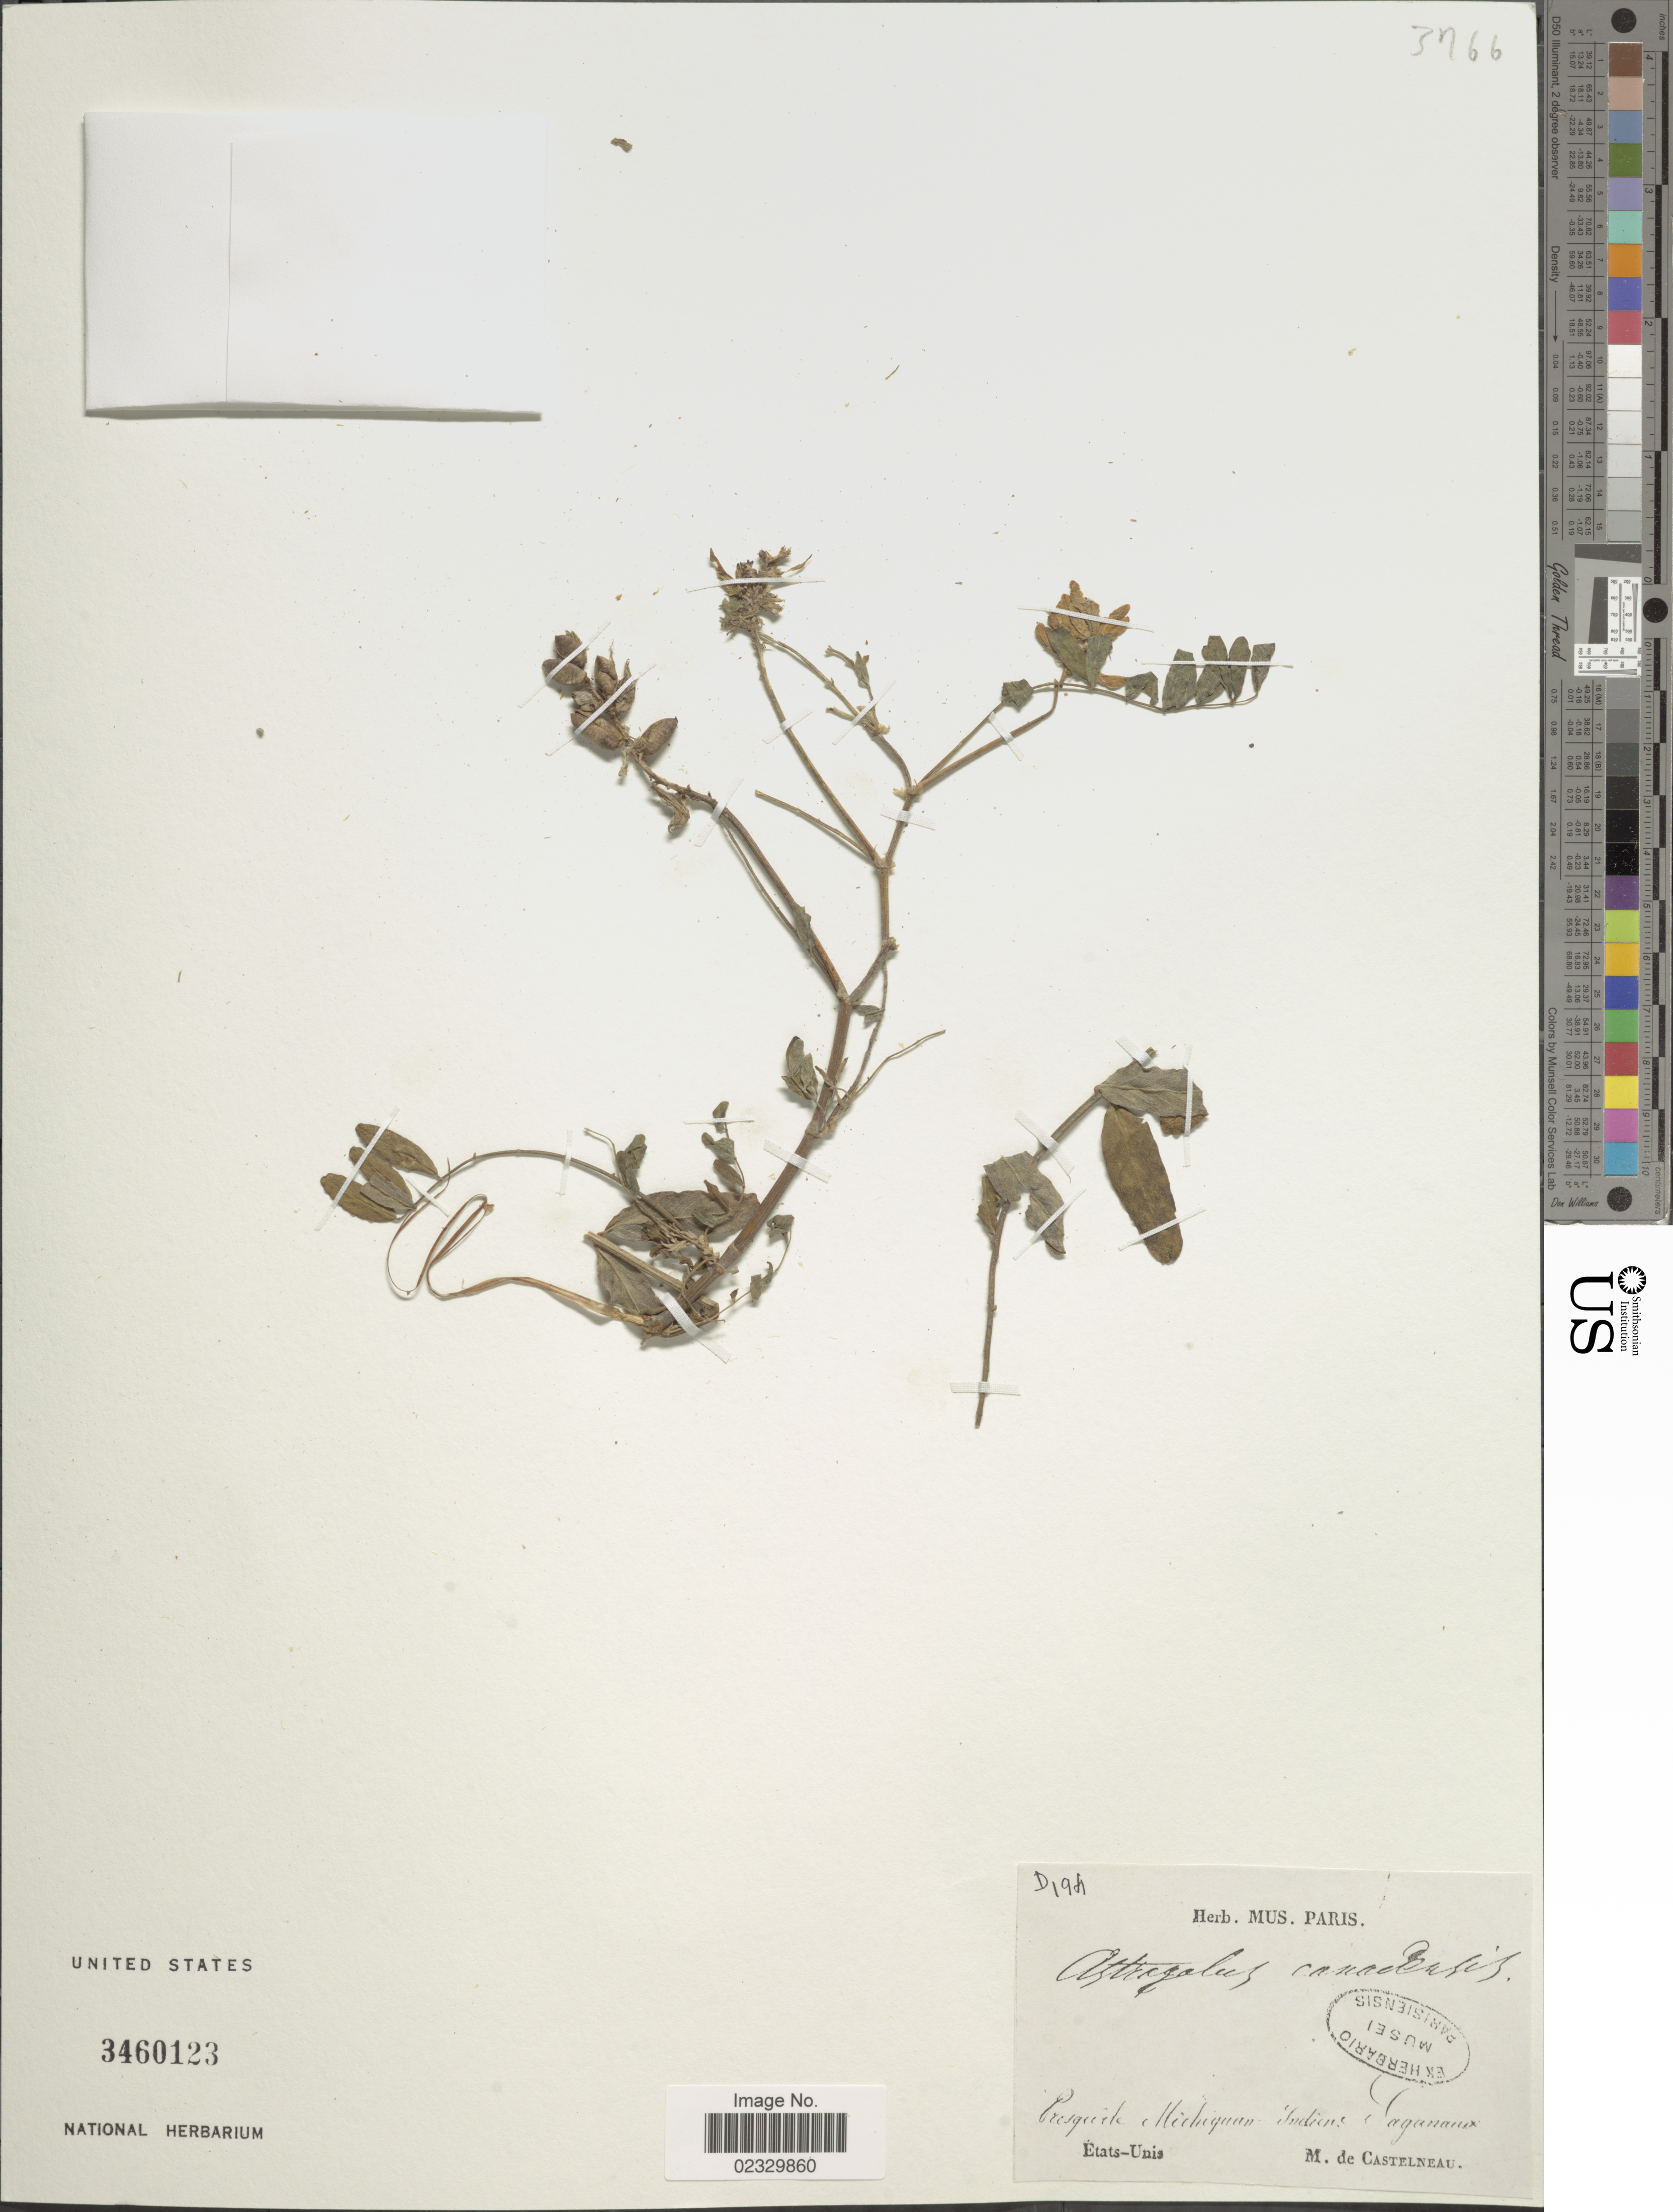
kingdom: Plantae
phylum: Tracheophyta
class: Magnoliopsida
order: Fabales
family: Fabaceae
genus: Astragalus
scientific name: Astragalus canadensis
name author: L.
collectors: F. L. Castelnau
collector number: D194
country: United States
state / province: Michigan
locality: Presqu'ile Michiguan Indiens Saganaux. Etats- Unis.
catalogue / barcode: US 3460123